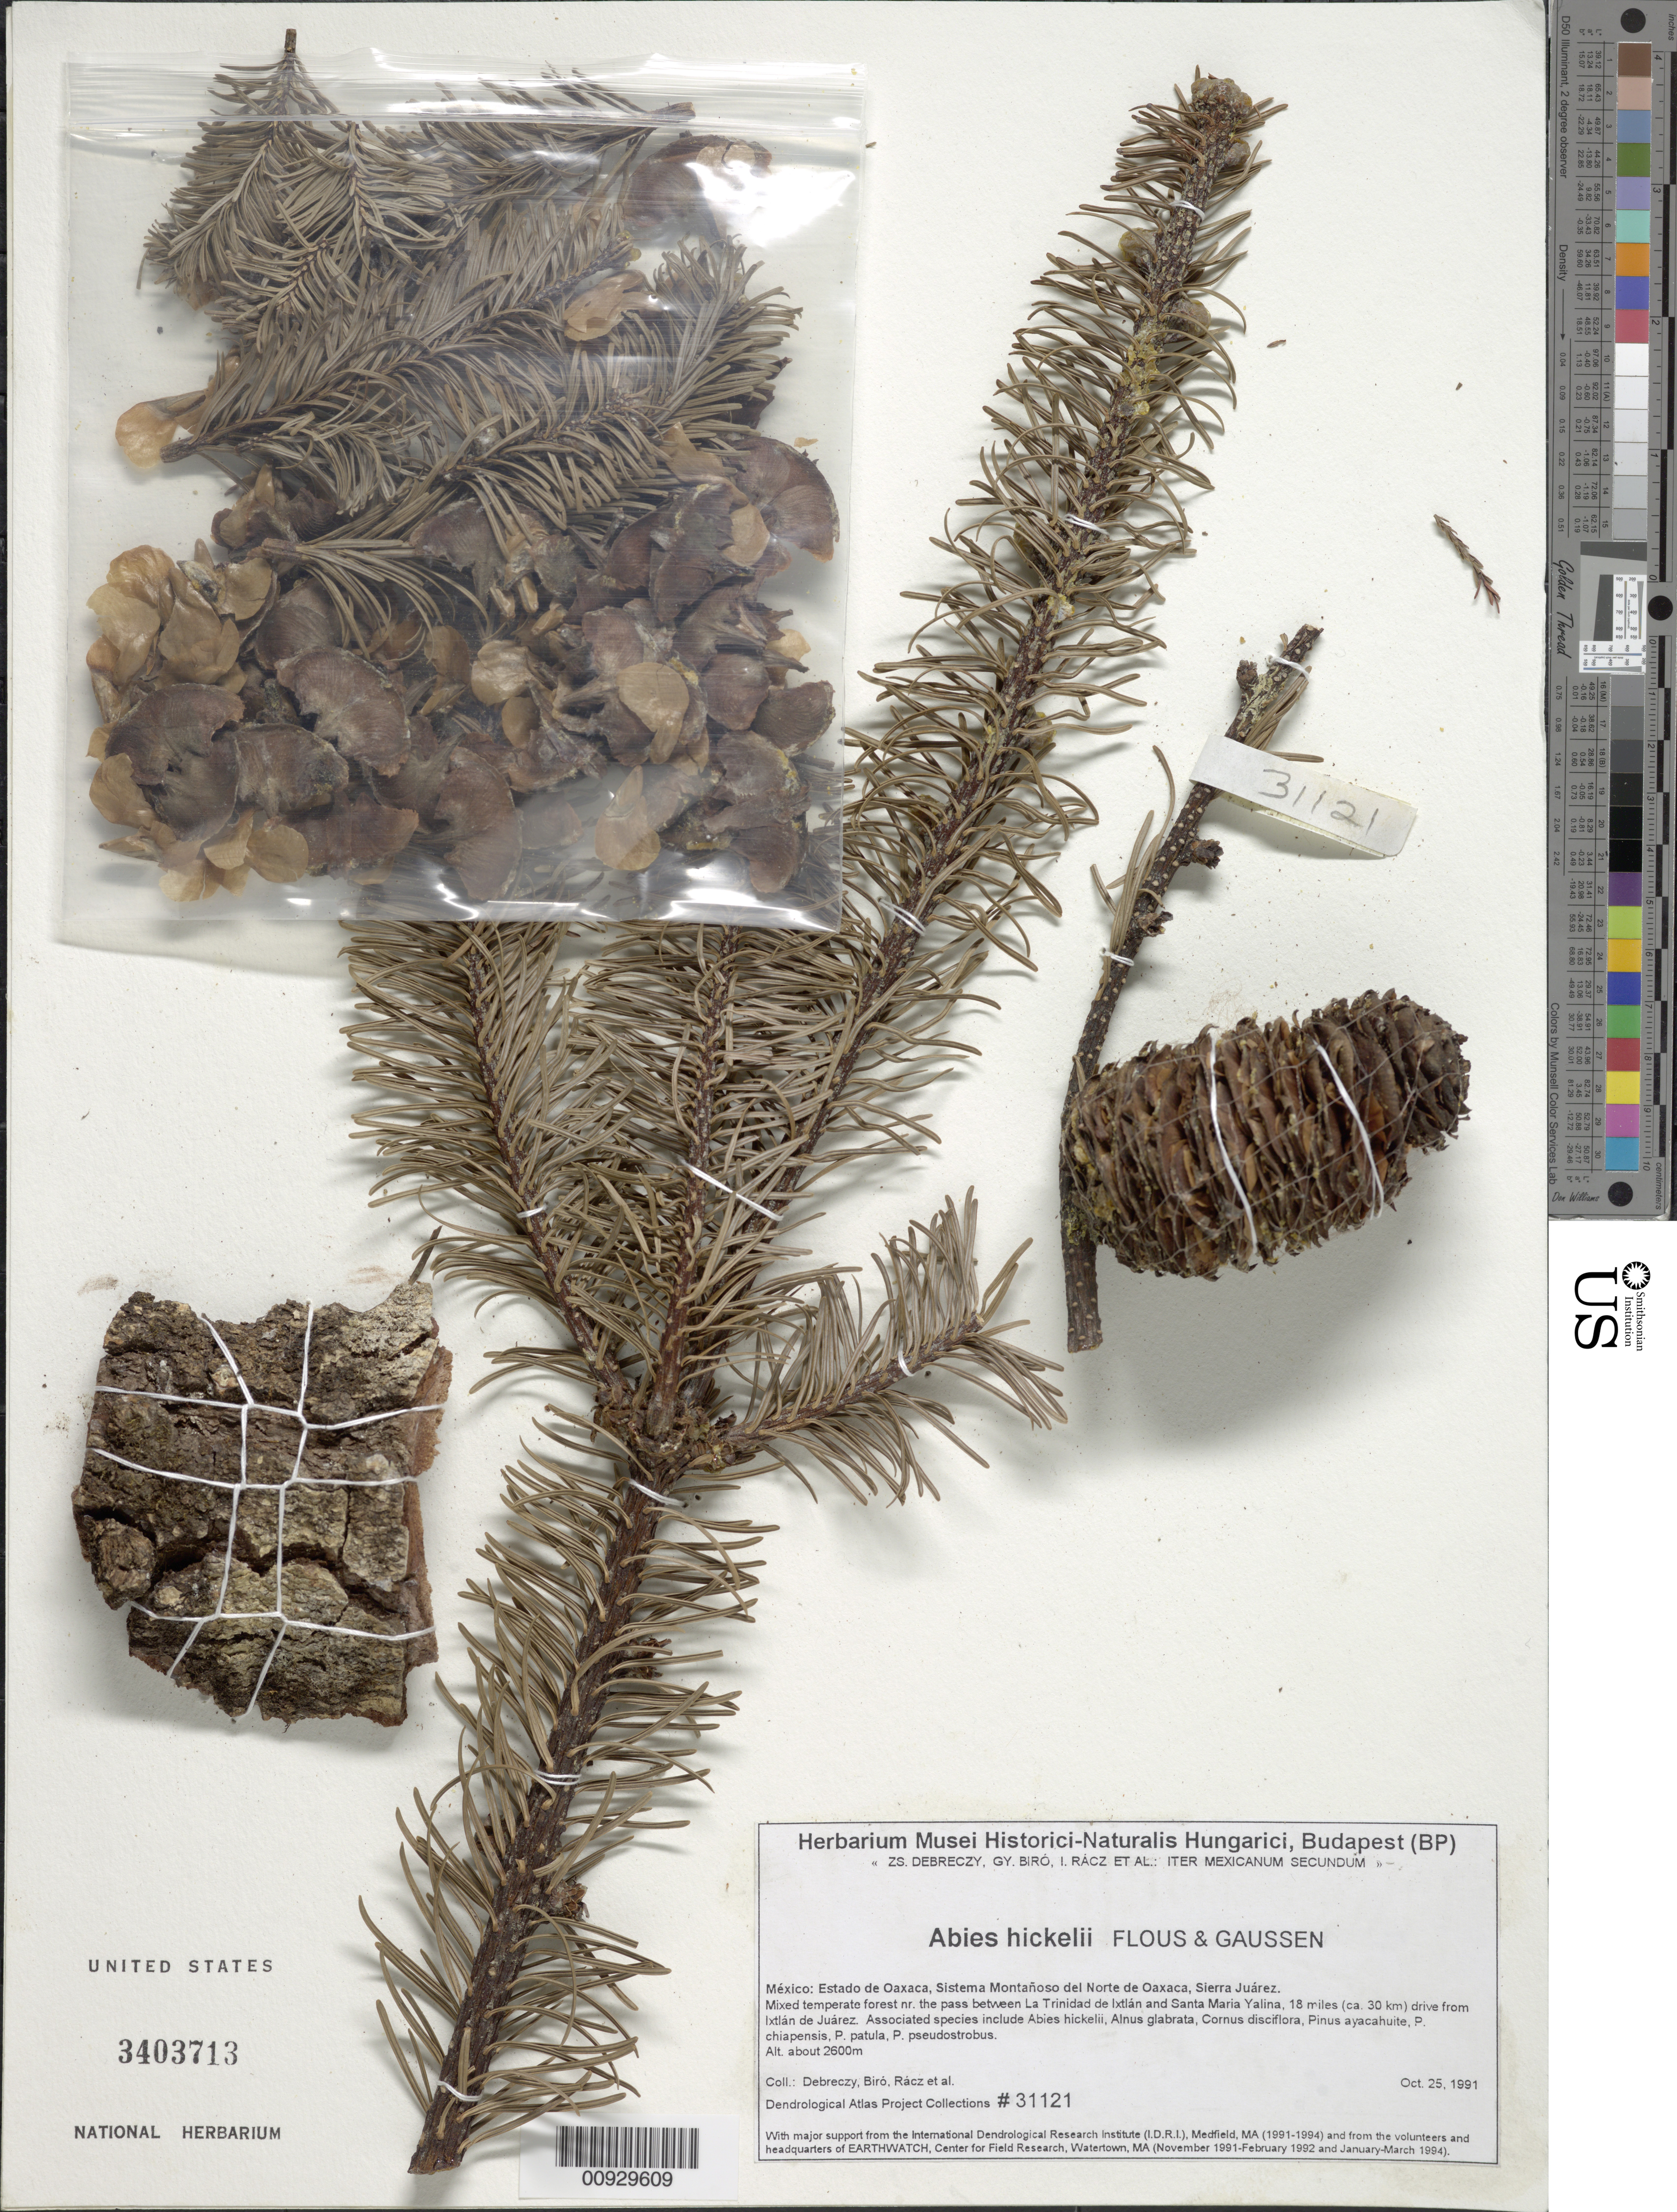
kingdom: Plantae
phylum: Tracheophyta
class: Pinopsida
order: Pinales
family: Pinaceae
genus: Abies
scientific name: Abies hickelii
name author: Flous & Gaussen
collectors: Z. Debreczy, G. Biro, I. Rácz & et al.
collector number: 31121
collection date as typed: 25 Oct 1991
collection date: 1991-10-25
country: Mexico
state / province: Oaxaca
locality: Near the pass between La Trinidad de Ixtlán and Santa Maria Yalina, 18 miles (ca. 30 km.) drive from Ixtlán de Juárez. Sistema Montañoso del Norte de Oaxaca, Sierra Juárez.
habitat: Mixed temperate forest. Associated species include Abies hickelii, Alnus glabrata, Cornus disciflora, Pinus ayacahuite, P. chiapensis, P. patula, P. pseudostrobus.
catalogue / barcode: US 3403713